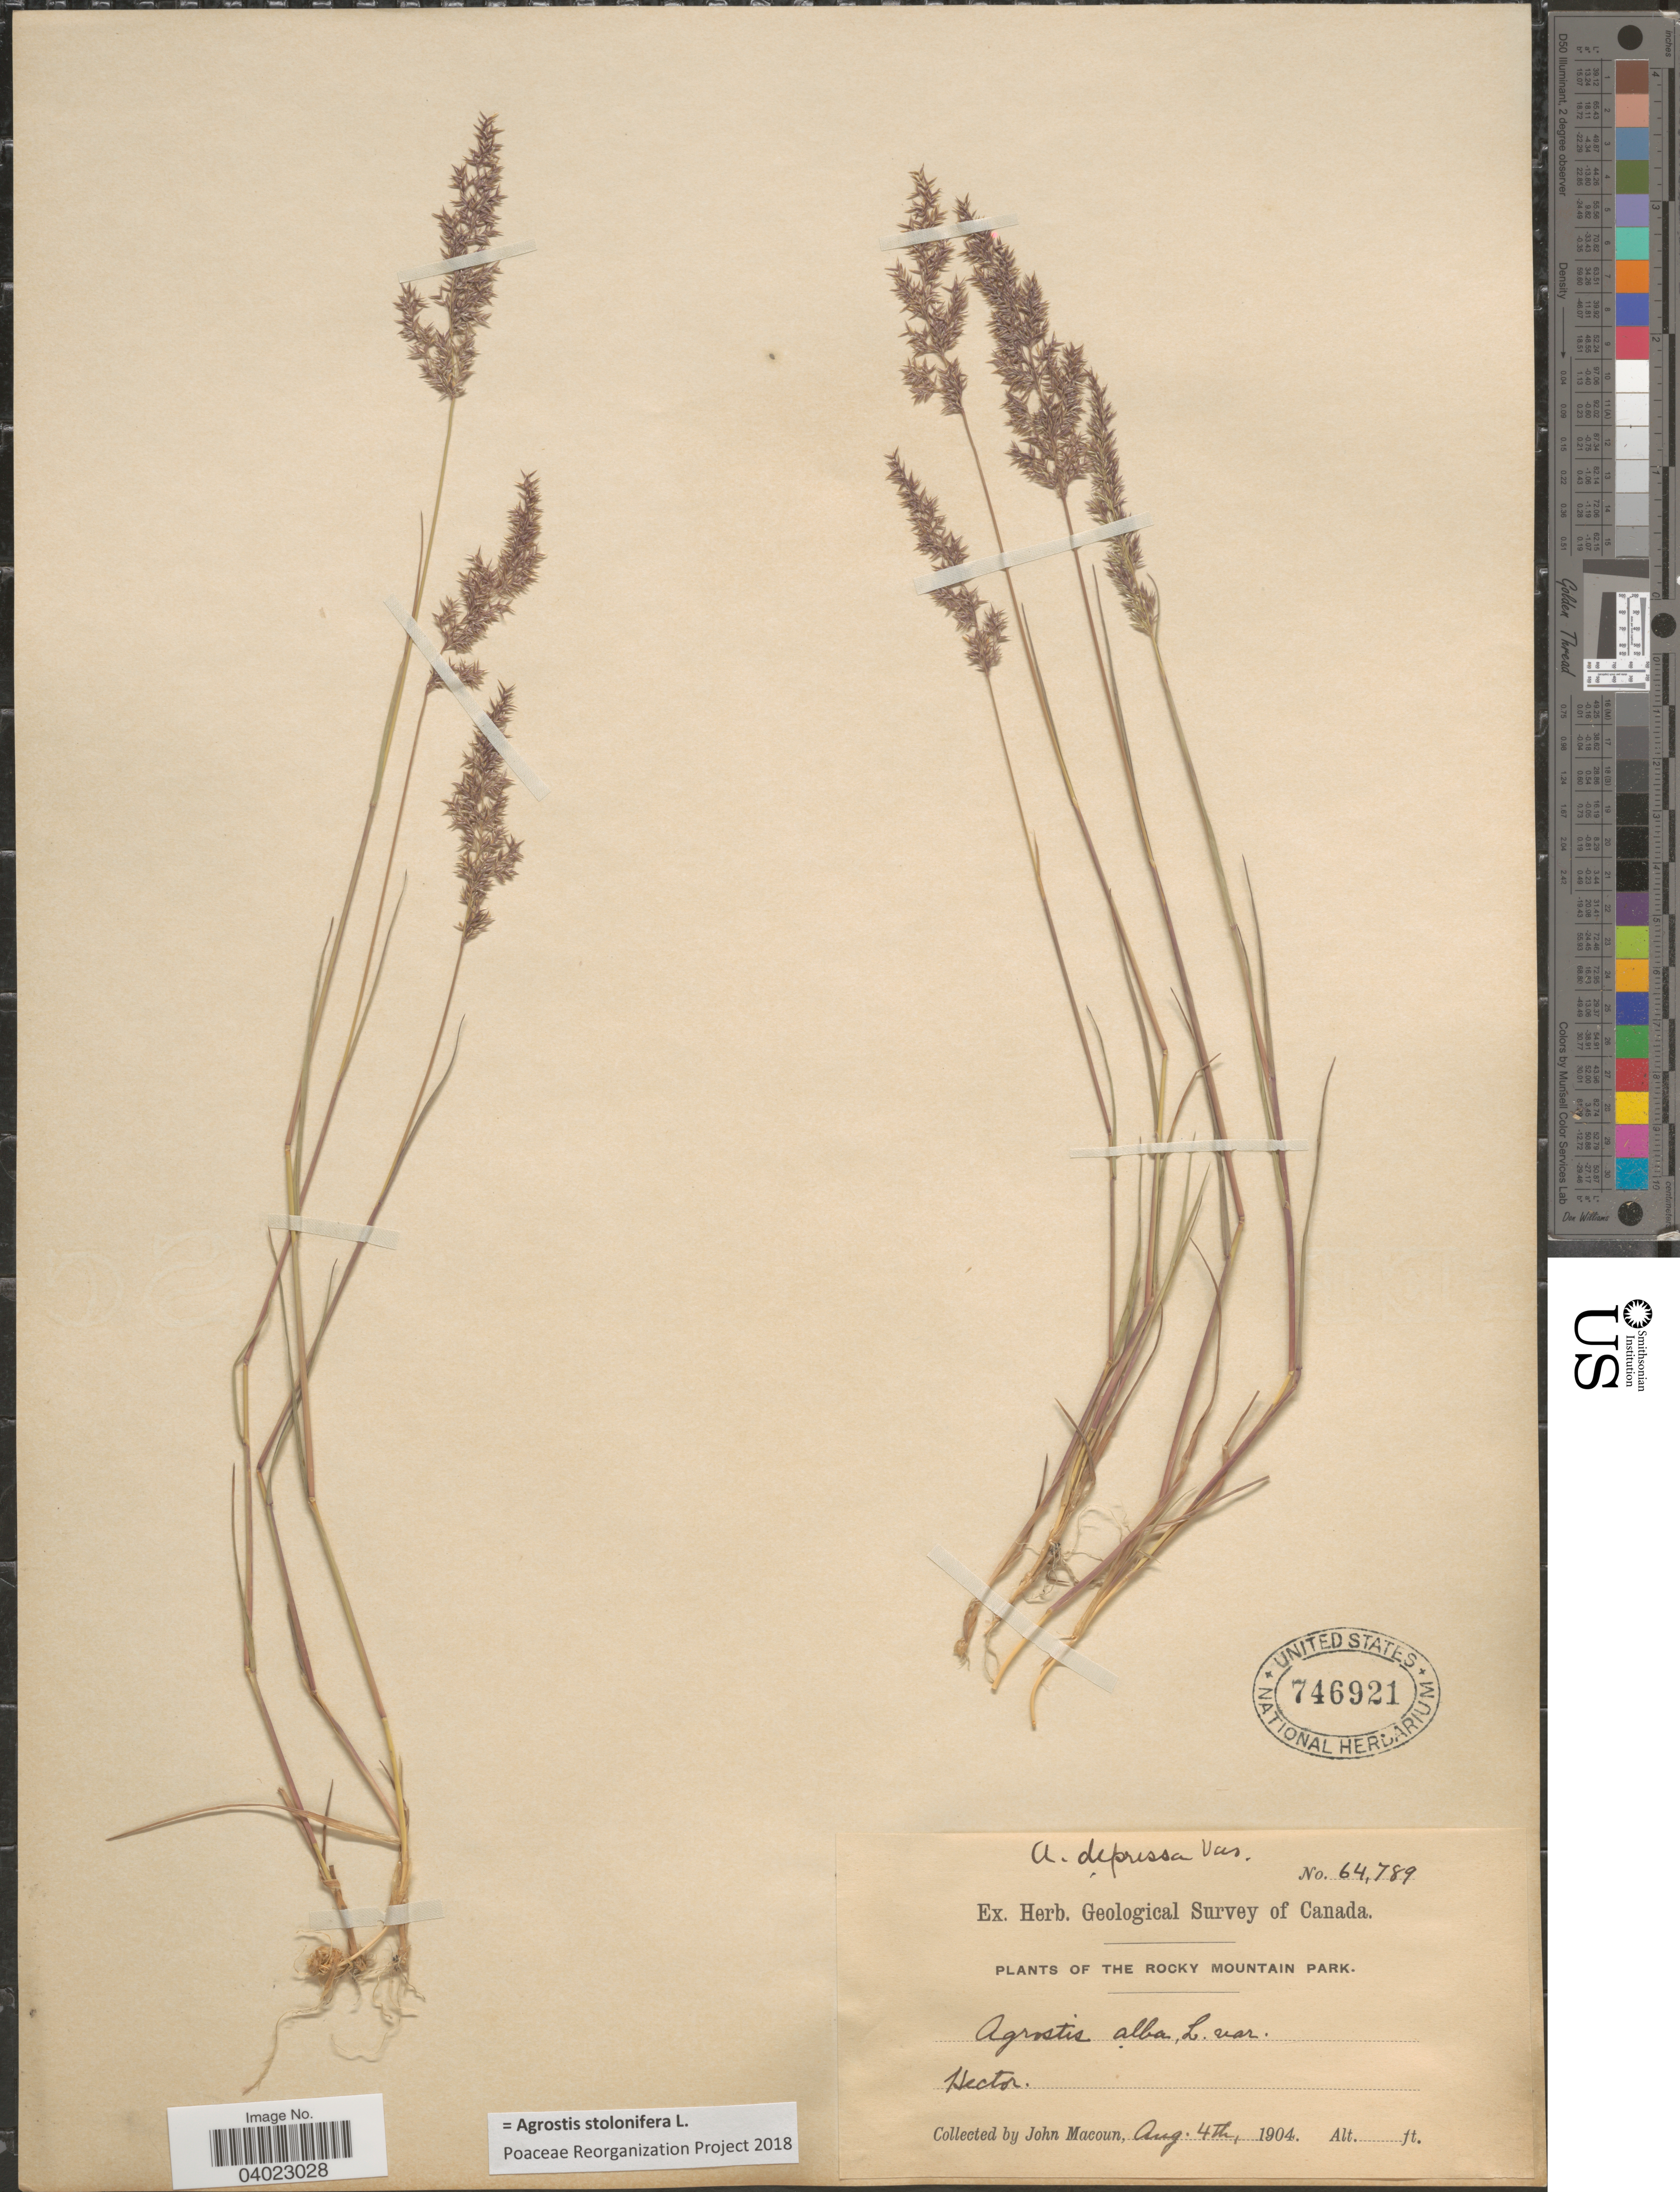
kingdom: Plantae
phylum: Tracheophyta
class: Liliopsida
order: Poales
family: Poaceae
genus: Agrostis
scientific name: Agrostis stolonifera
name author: L.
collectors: J. Macoun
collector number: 64789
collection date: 1904-08-04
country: Canada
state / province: British Columbia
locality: The Rocky Mountain Park. Hector.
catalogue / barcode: US 746921